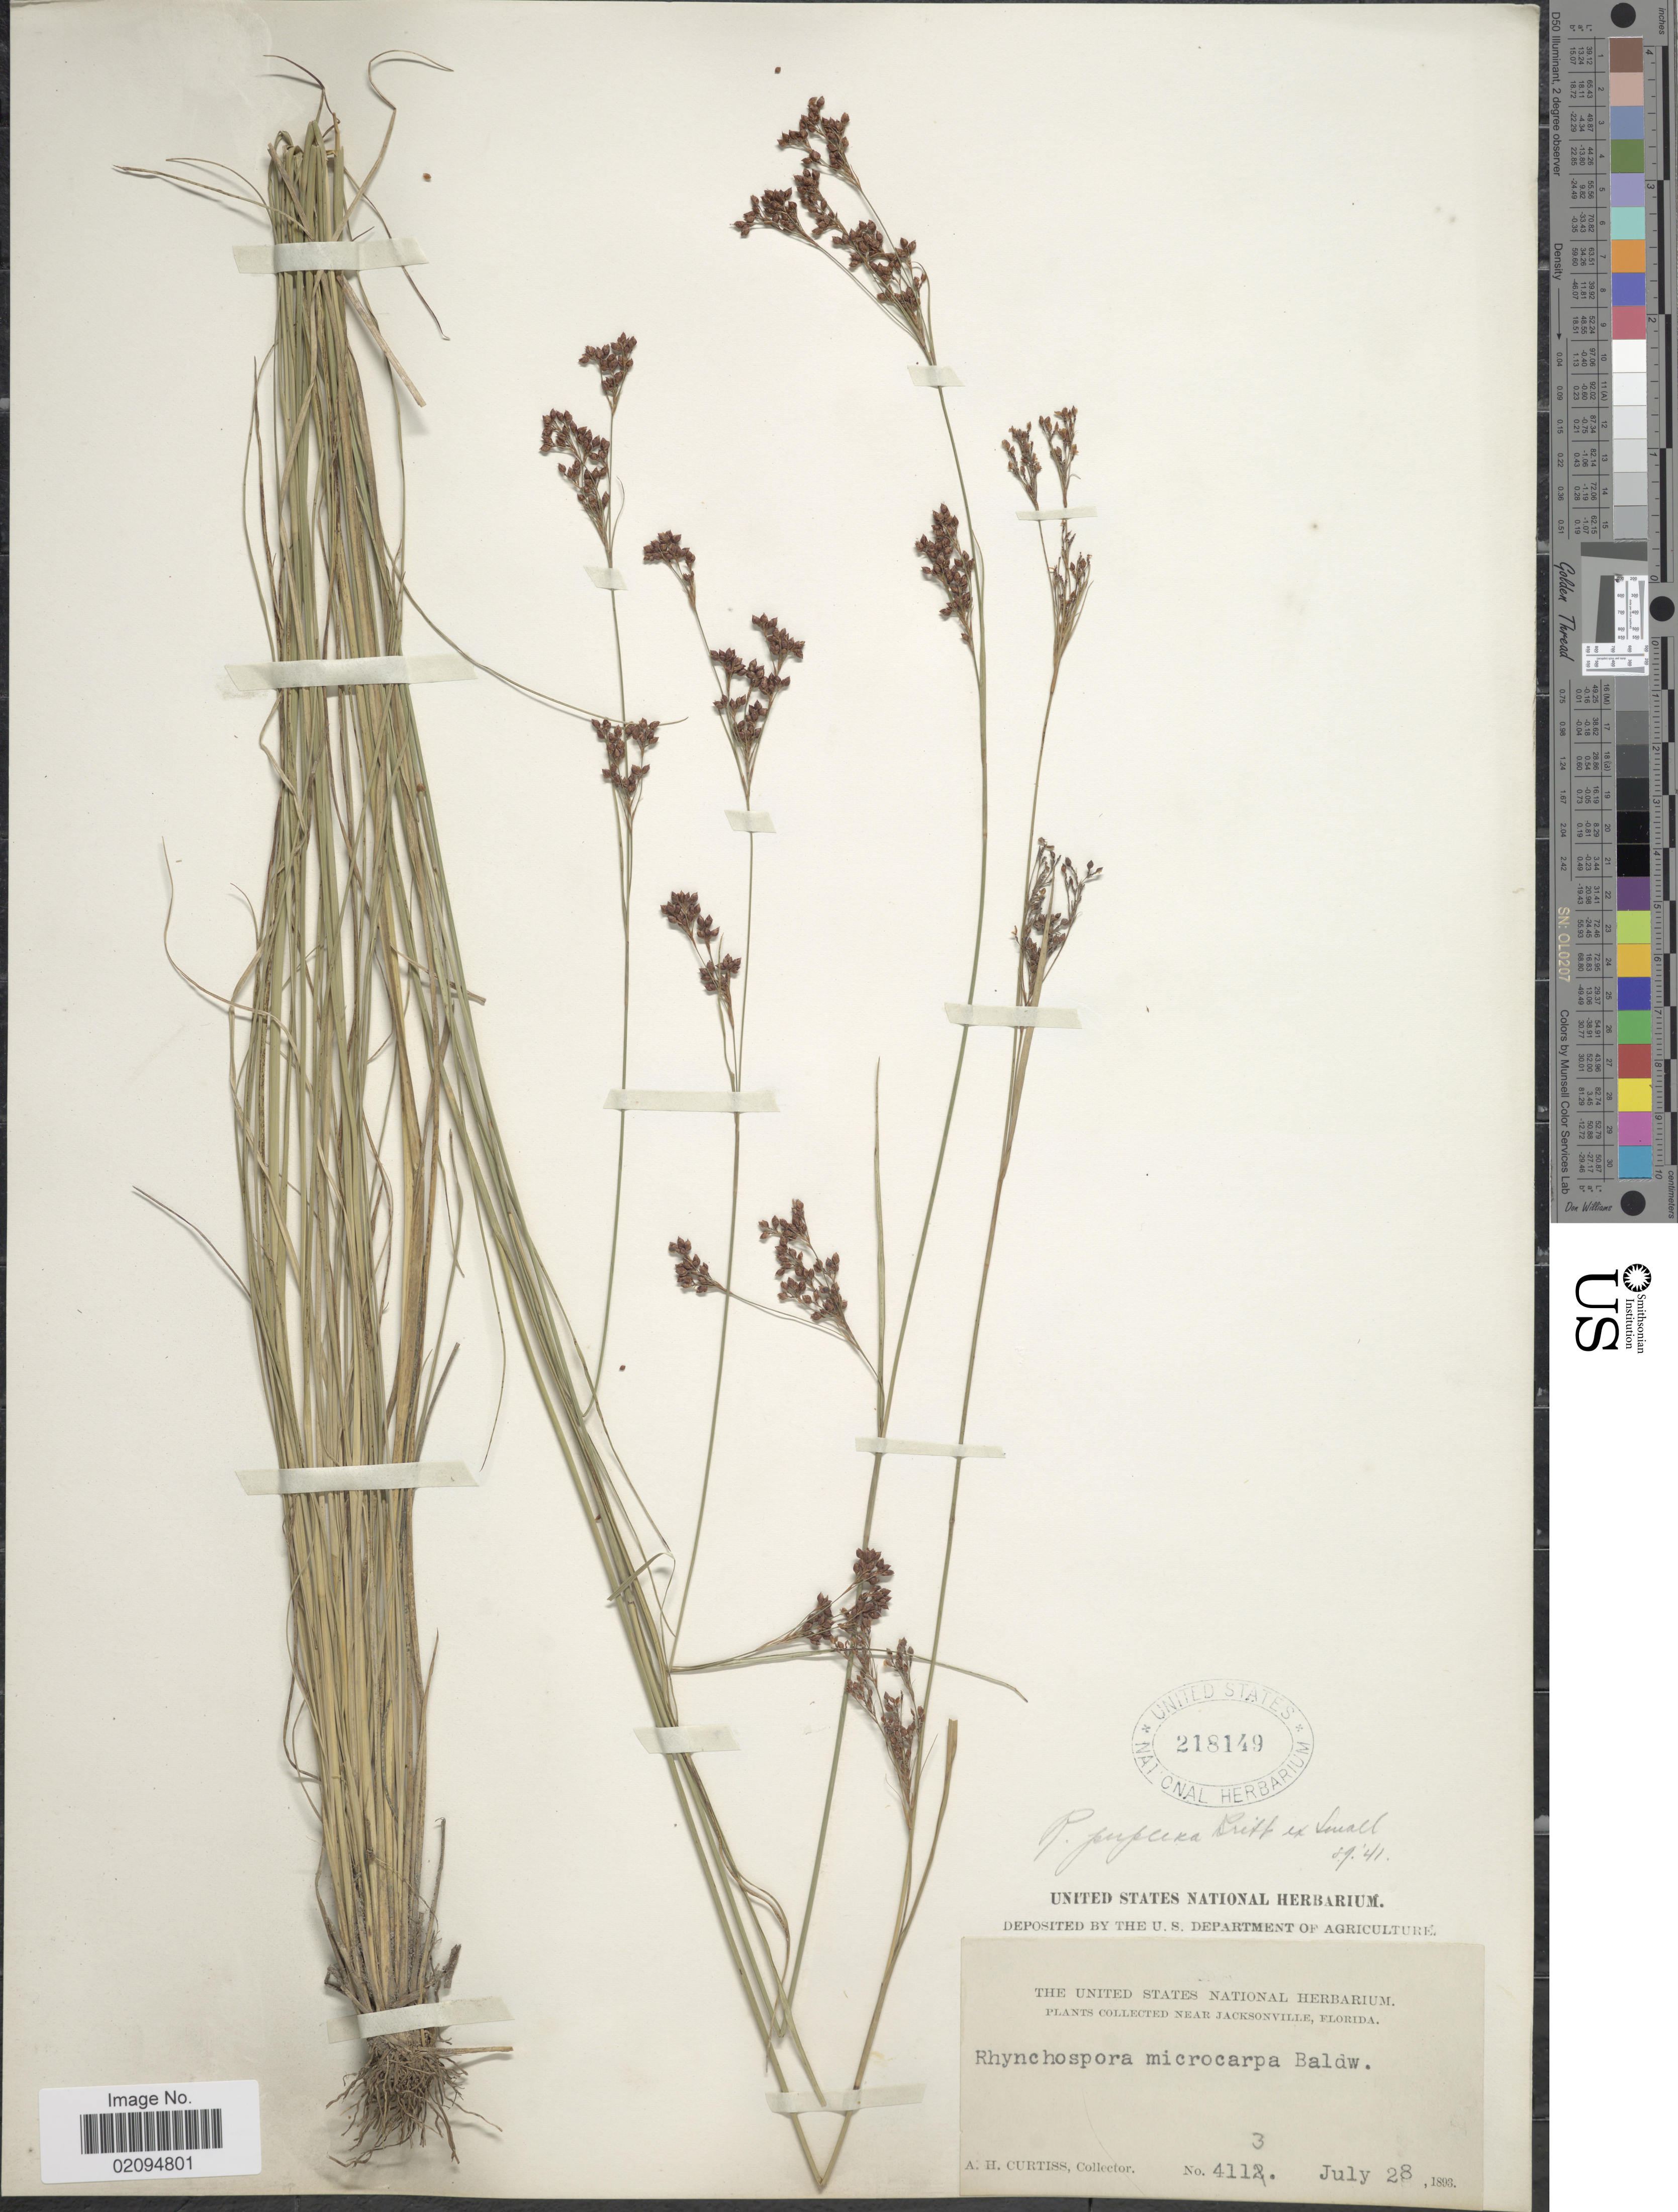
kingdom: Plantae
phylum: Tracheophyta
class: Liliopsida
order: Poales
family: Cyperaceae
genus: Rhynchospora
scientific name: Rhynchospora perplexa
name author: Britton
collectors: A. H. Curtiss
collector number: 4113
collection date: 1893-07-28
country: United States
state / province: Florida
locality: Near Jacksonville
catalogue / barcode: US 218149